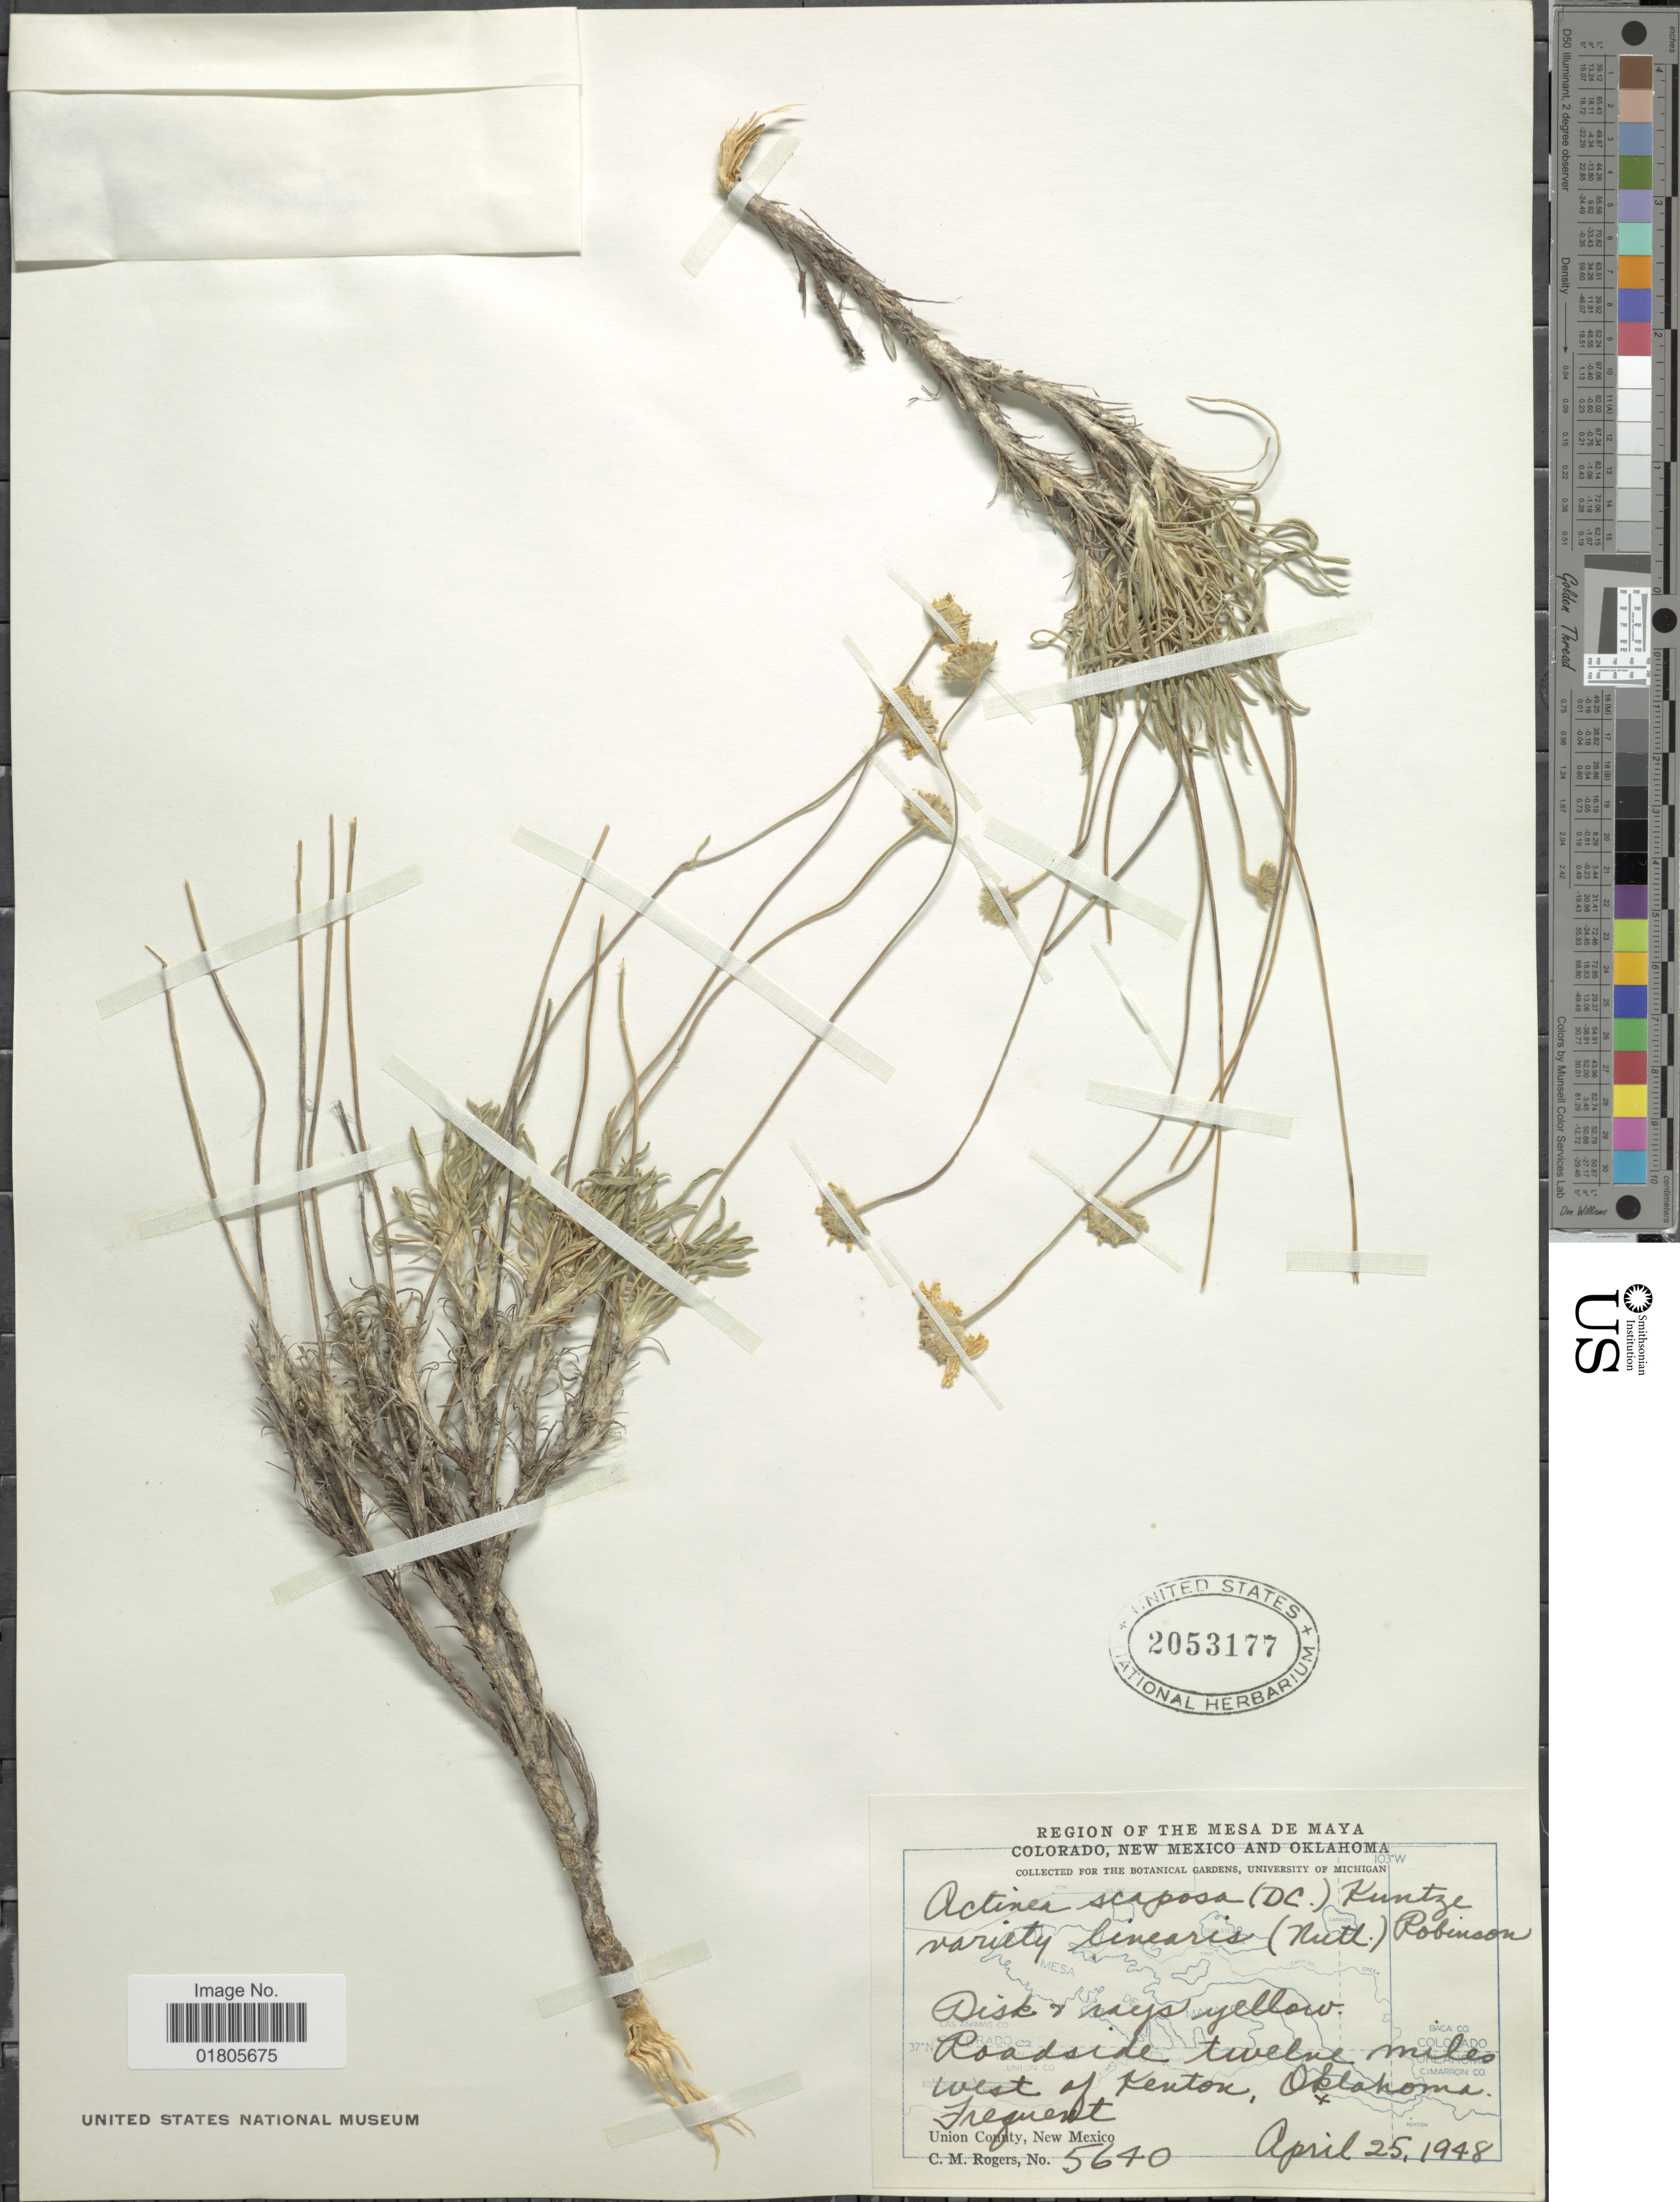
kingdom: Plantae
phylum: Tracheophyta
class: Magnoliopsida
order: Asterales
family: Asteraceae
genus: Actinea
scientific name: Actinea scaposa var. linearis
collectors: C. M. Rogers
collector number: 5640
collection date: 1948-04-25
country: United States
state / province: Oklahoma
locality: The Mesa de Maya. Roadside twelve miles west of Kenton. Union County, New Mexico [unsure placement]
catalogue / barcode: US 2053177